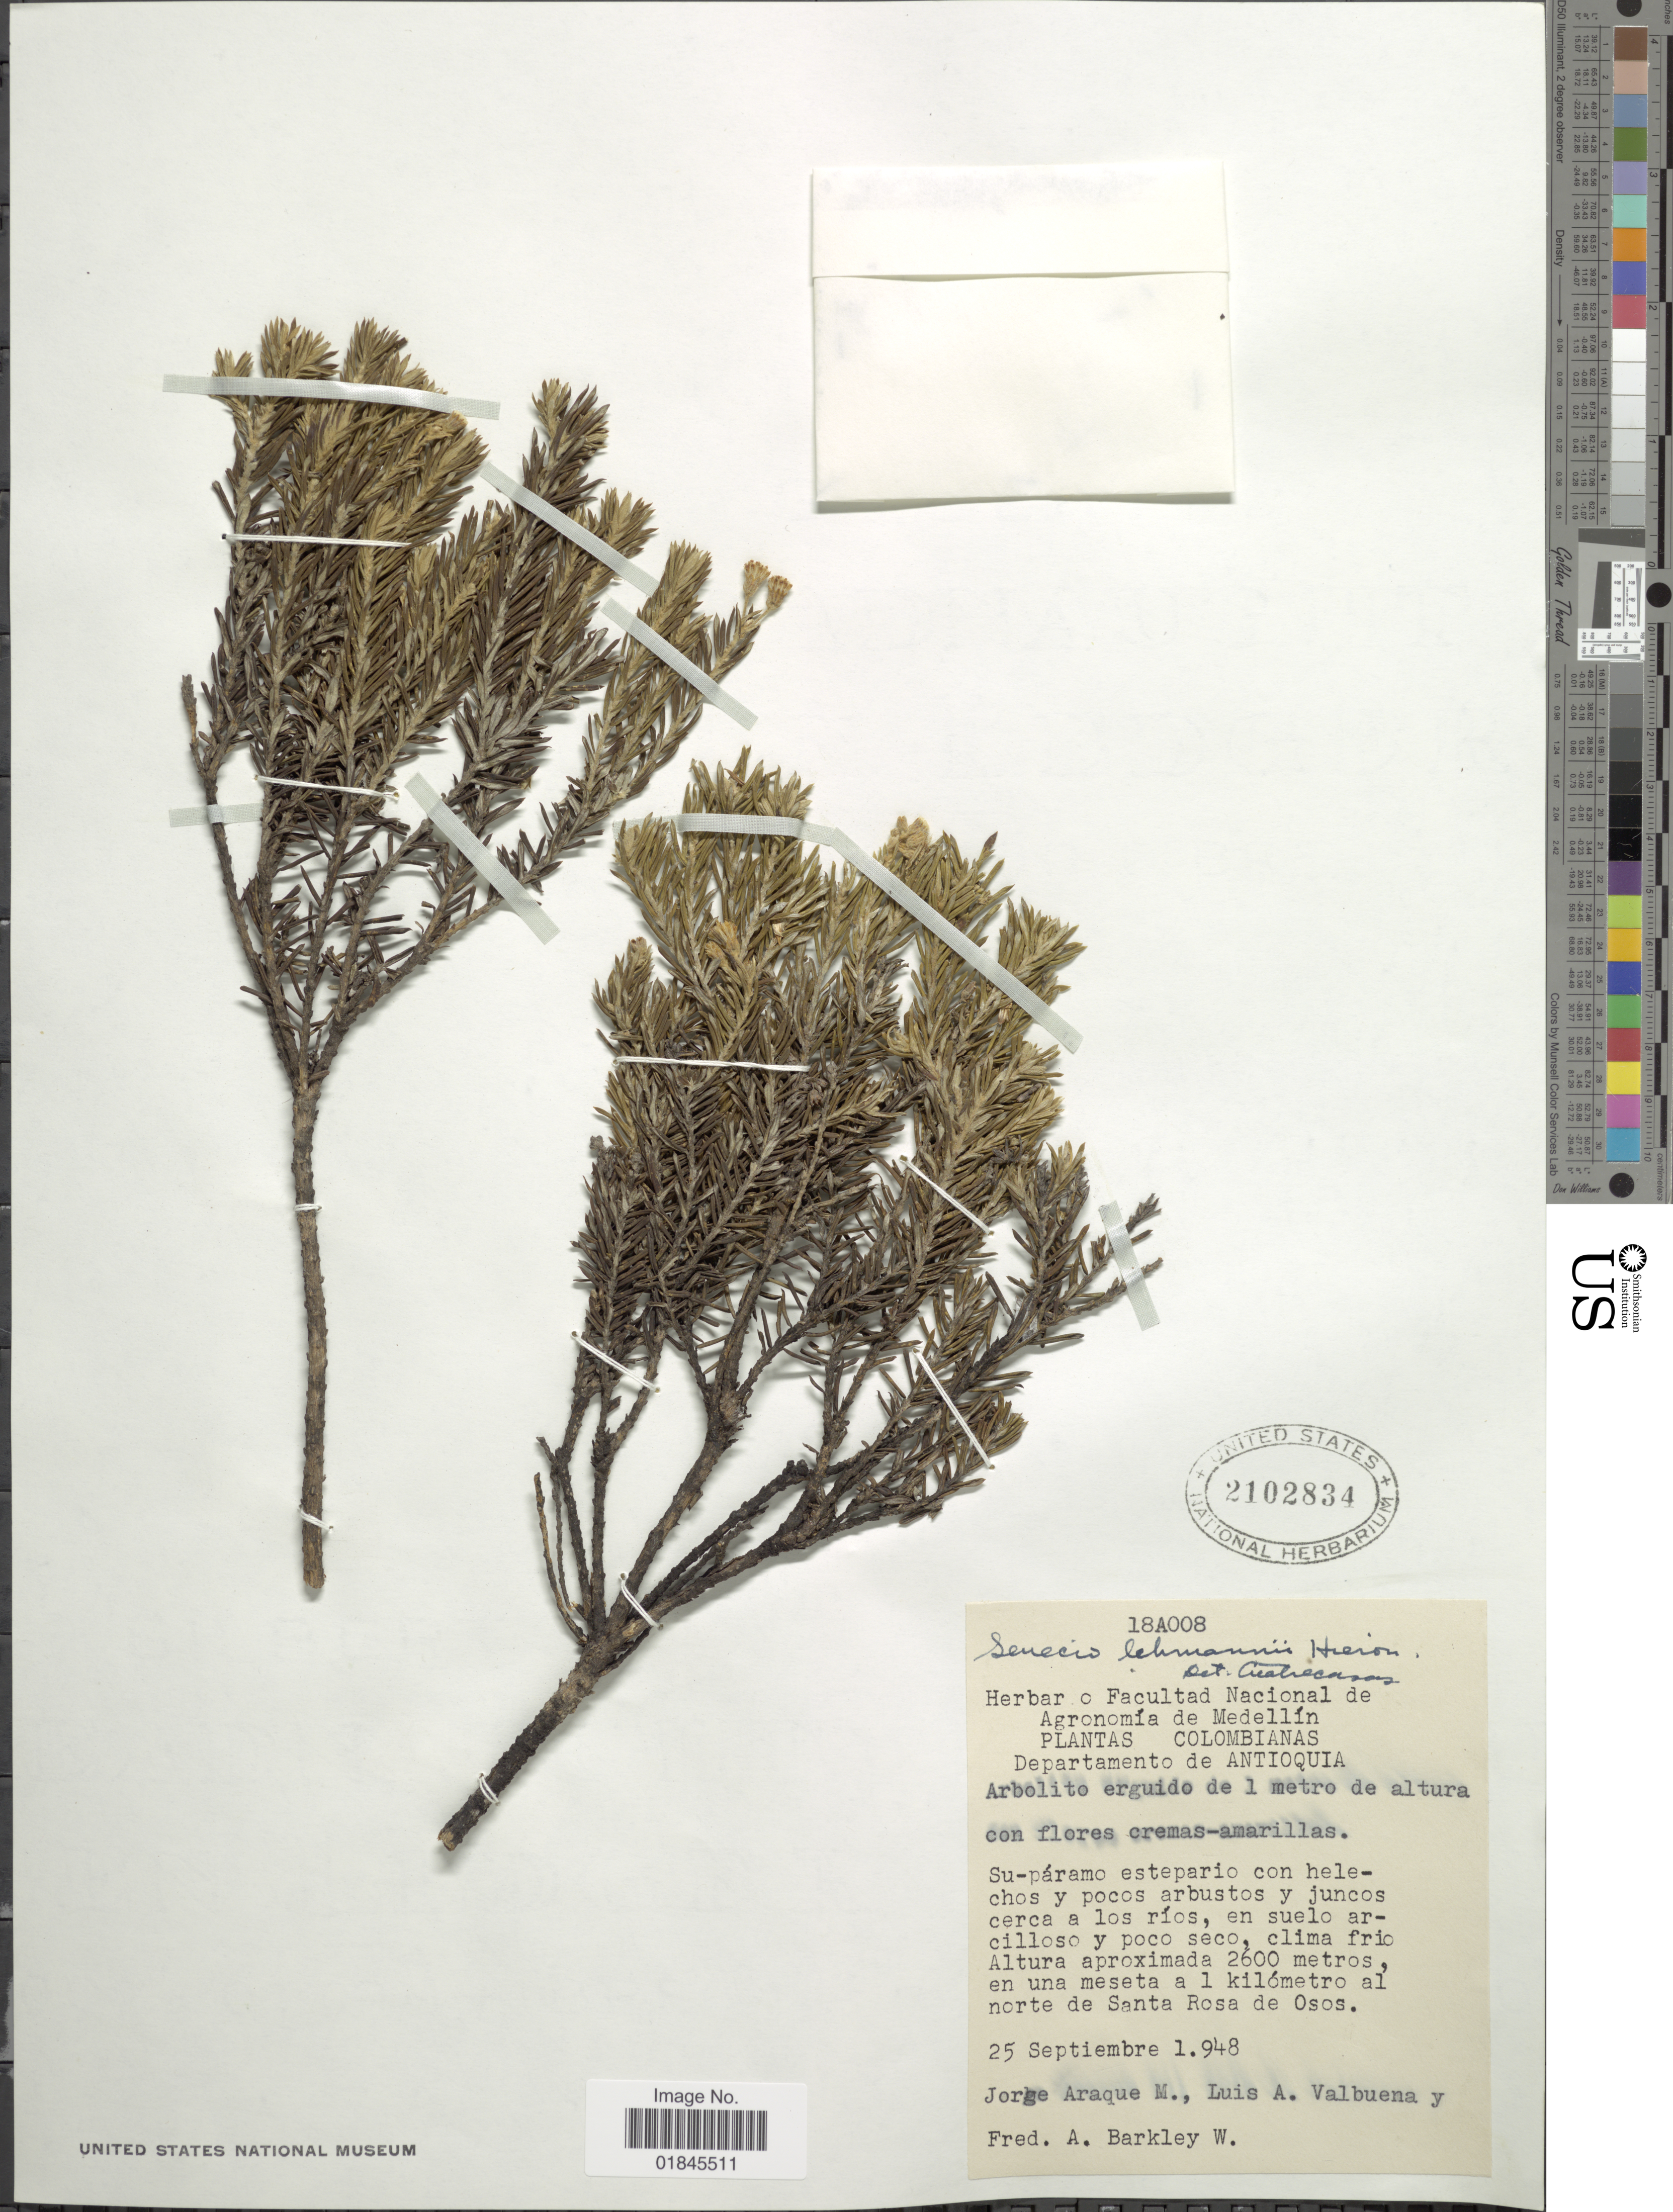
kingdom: Plantae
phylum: Tracheophyta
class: Magnoliopsida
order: Asterales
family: Asteraceae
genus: Pentacalia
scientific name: Pentacalia ledifolia subsp. lehmannii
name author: (Hieron.) Cuatrec.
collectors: J. Araque Molina, L. Valbuena & F. A. Barkley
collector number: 18A008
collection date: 1948-09-25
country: Colombia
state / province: Antioquia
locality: Departamento de Antioquia. En una meseta a 1 kilómetro al norte de Santa Rosa de Osos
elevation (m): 2600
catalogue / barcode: US 2102834